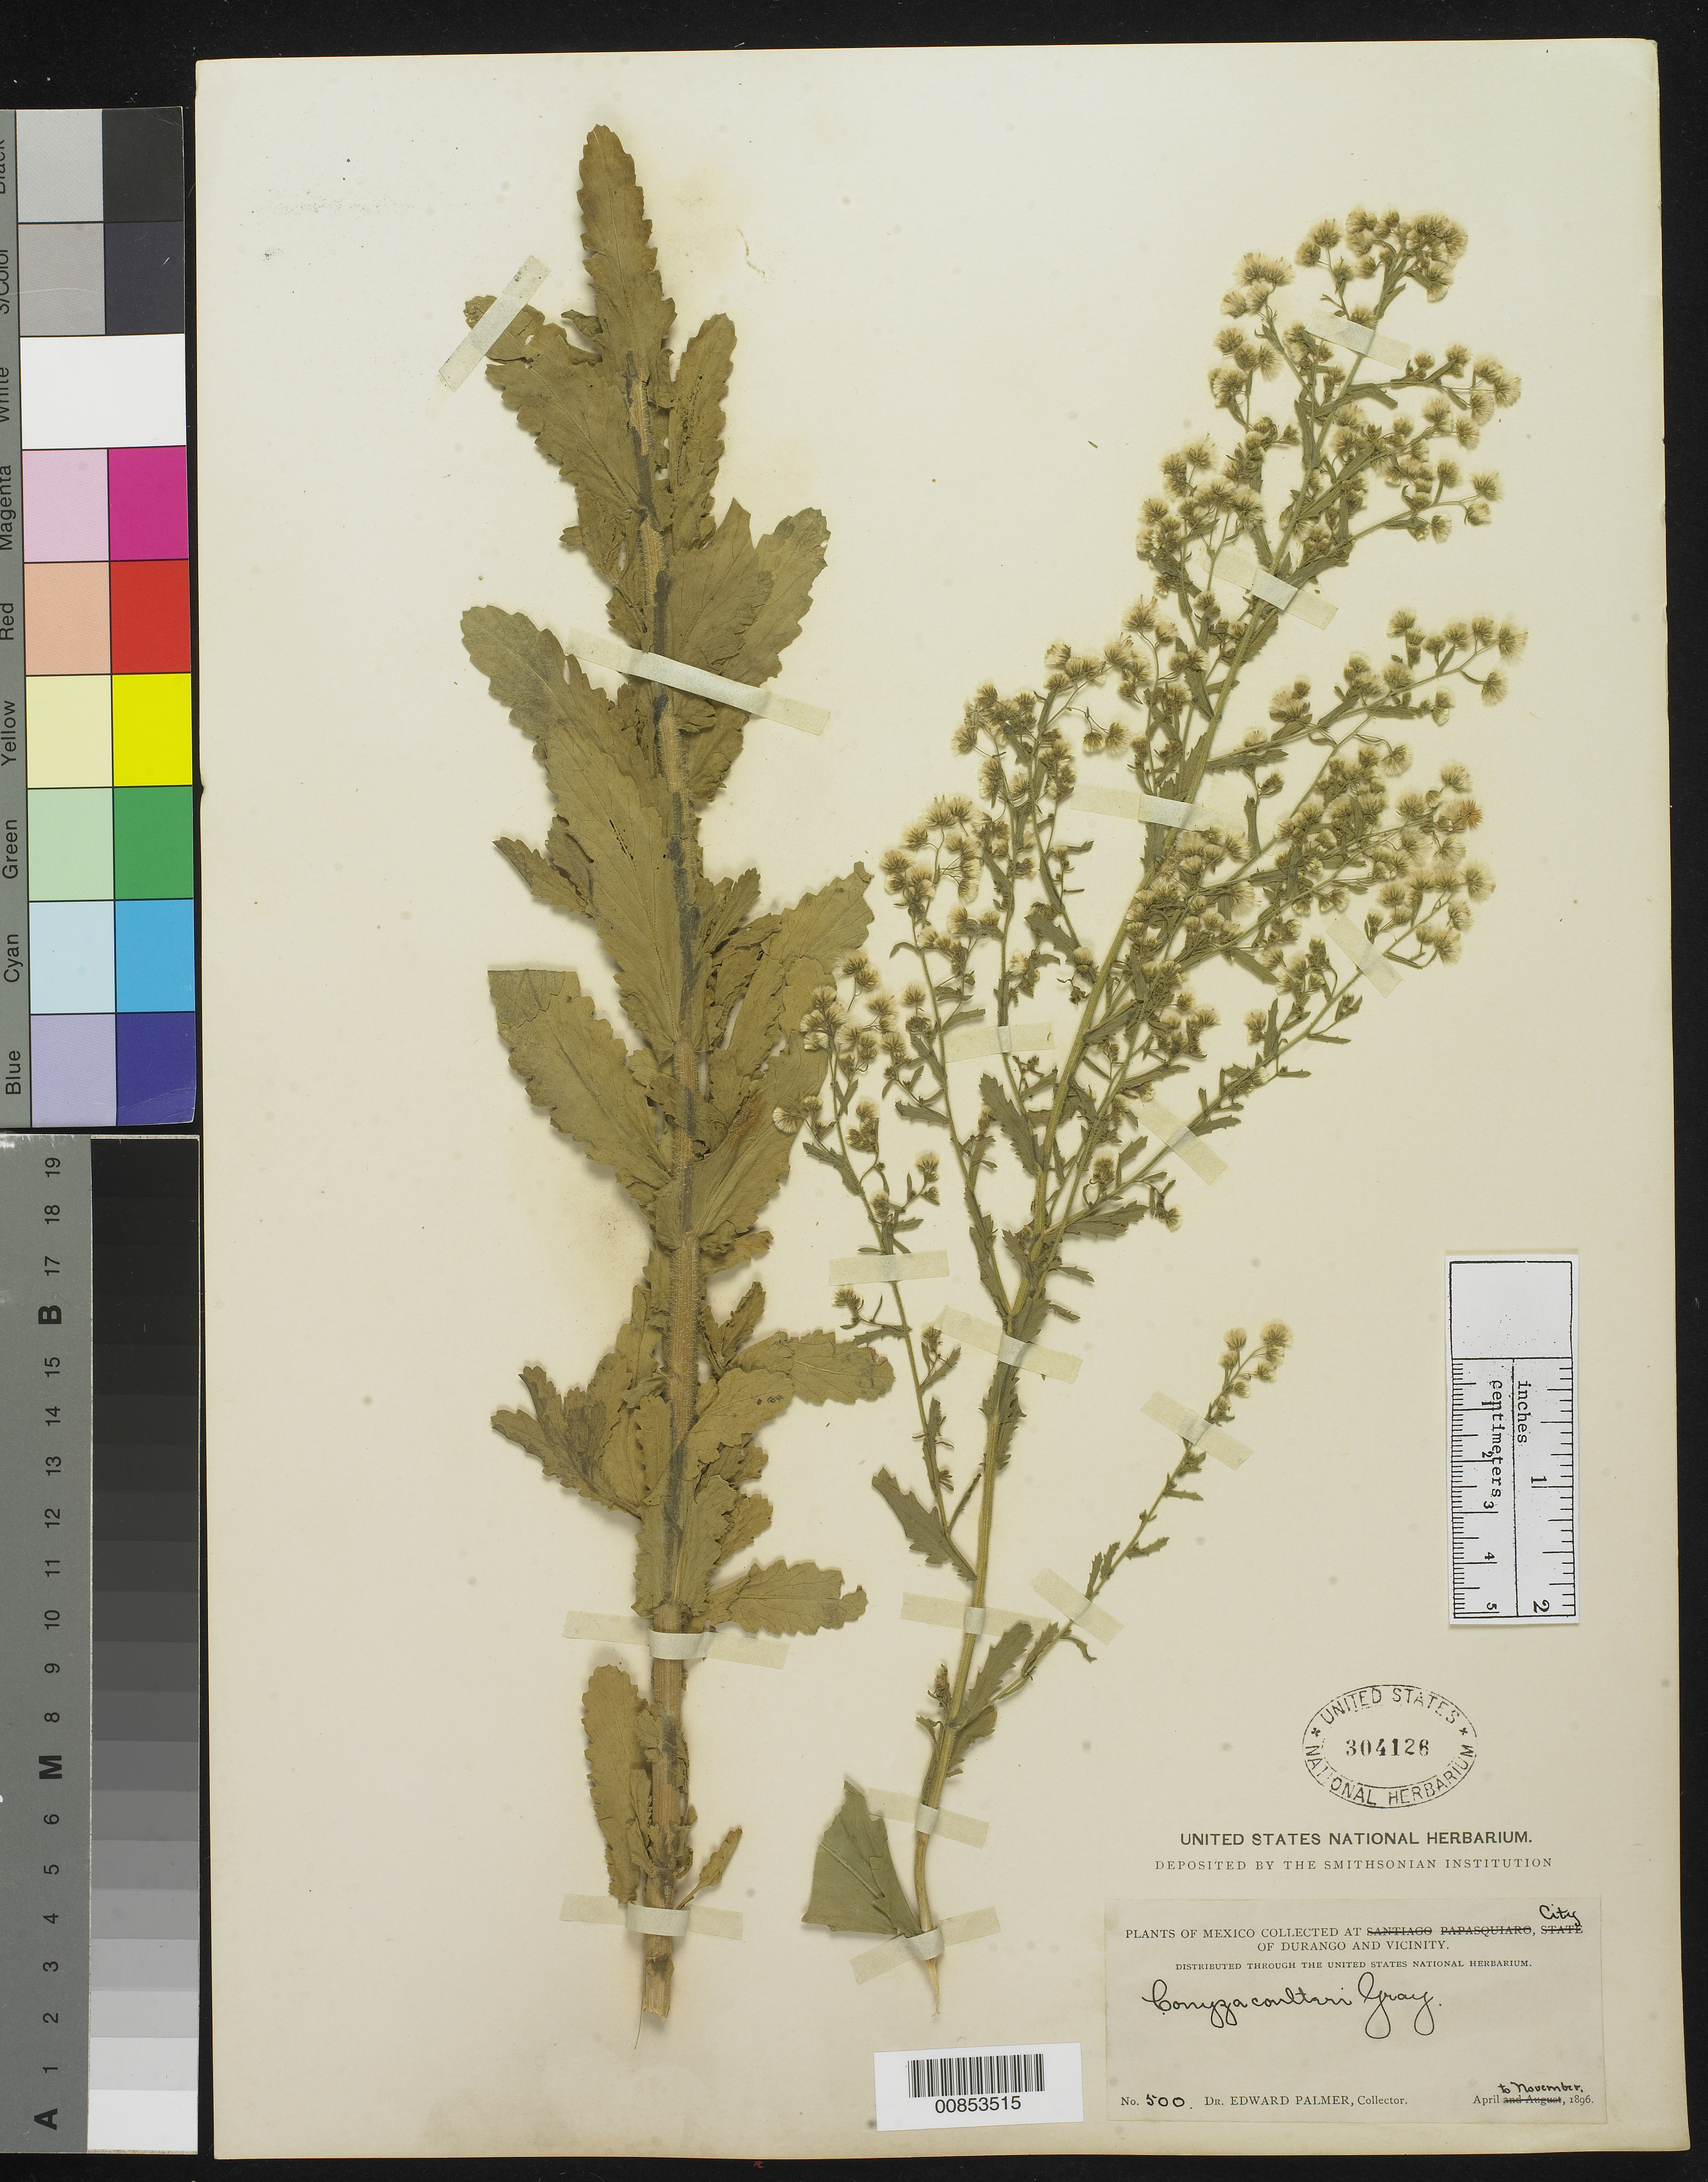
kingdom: Plantae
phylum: Tracheophyta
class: Magnoliopsida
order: Asterales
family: Asteraceae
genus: Conyza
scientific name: Conyza coulteri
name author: A. Gray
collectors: E. Palmer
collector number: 500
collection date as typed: Apr 1896 to -- Nov 1896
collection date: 1896-04/1896-11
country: Mexico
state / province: Durango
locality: City of Durango and vicinity.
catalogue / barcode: US 304126